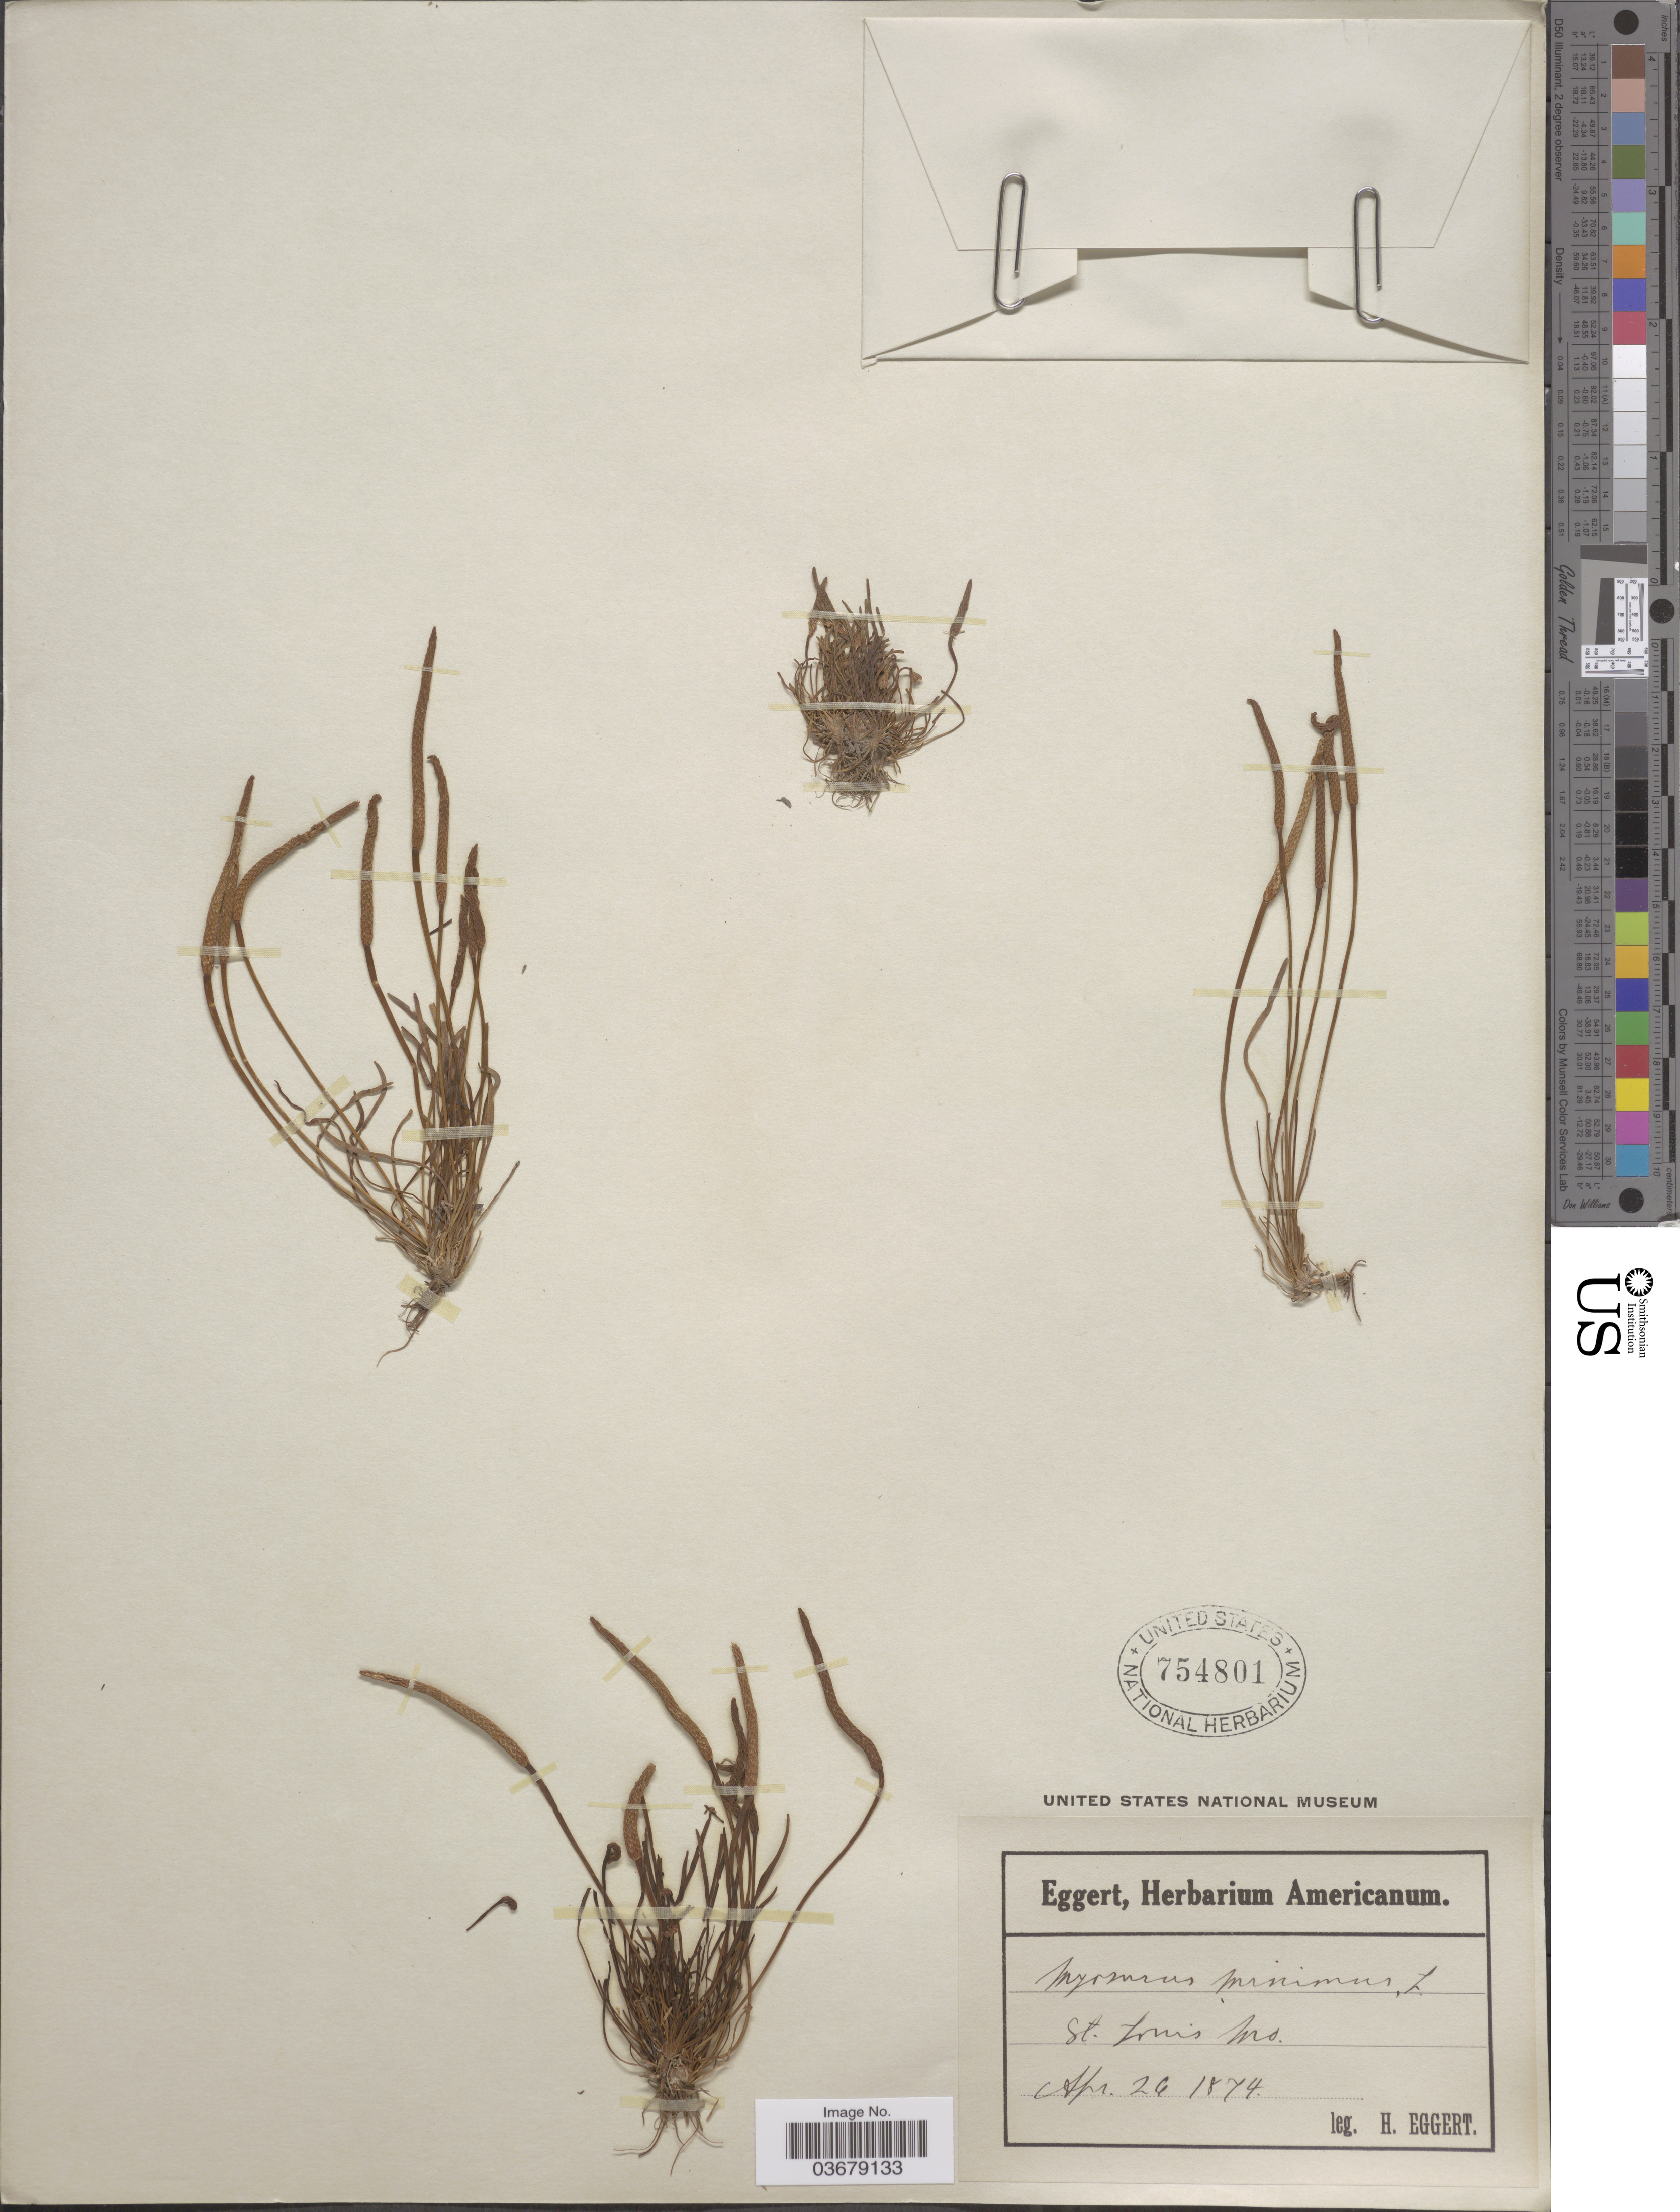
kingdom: Plantae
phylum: Tracheophyta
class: Magnoliopsida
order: Ranunculales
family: Ranunculaceae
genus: Myosurus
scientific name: Myosurus minimus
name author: L.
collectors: H. Eggert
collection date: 1874-04-24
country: United States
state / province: Missouri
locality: St. Louis.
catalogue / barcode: US 754801